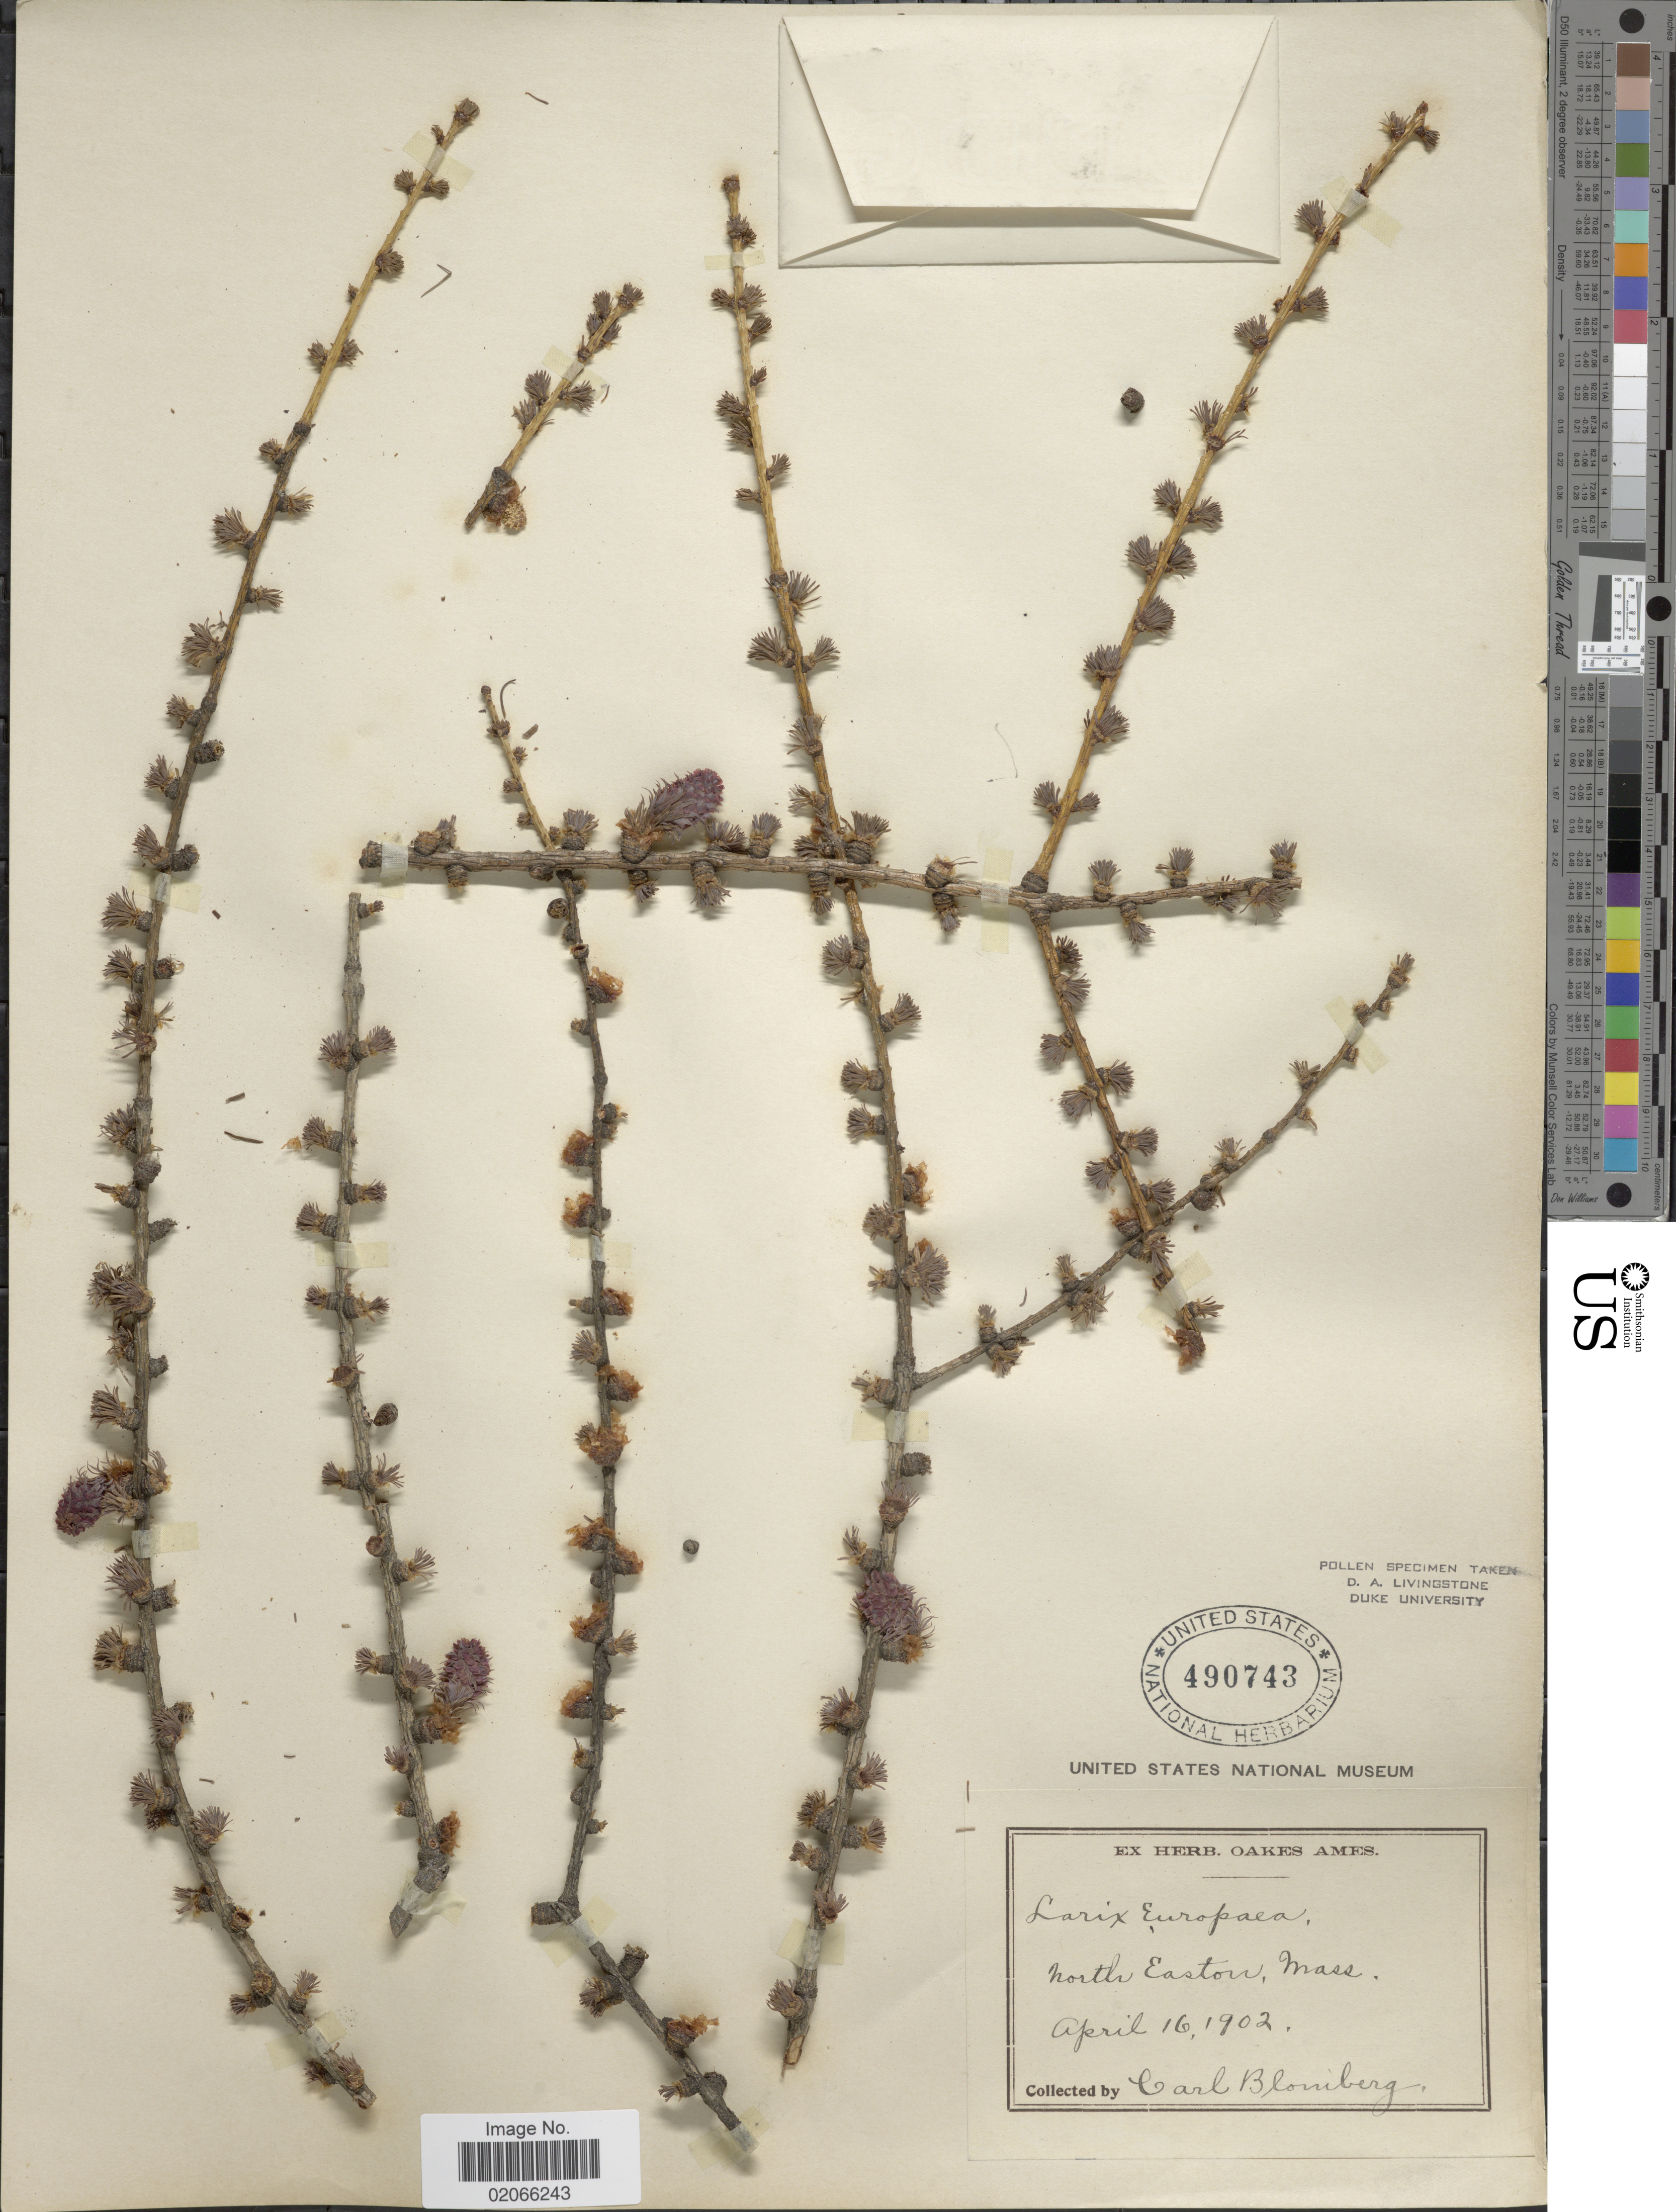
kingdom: Plantae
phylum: Tracheophyta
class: Pinopsida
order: Pinales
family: Pinaceae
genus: Larix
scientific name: Larix decidua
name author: Mill.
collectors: A. Blomberg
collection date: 1902-04-16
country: United States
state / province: Massachusetts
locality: North Easton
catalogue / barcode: US 490743